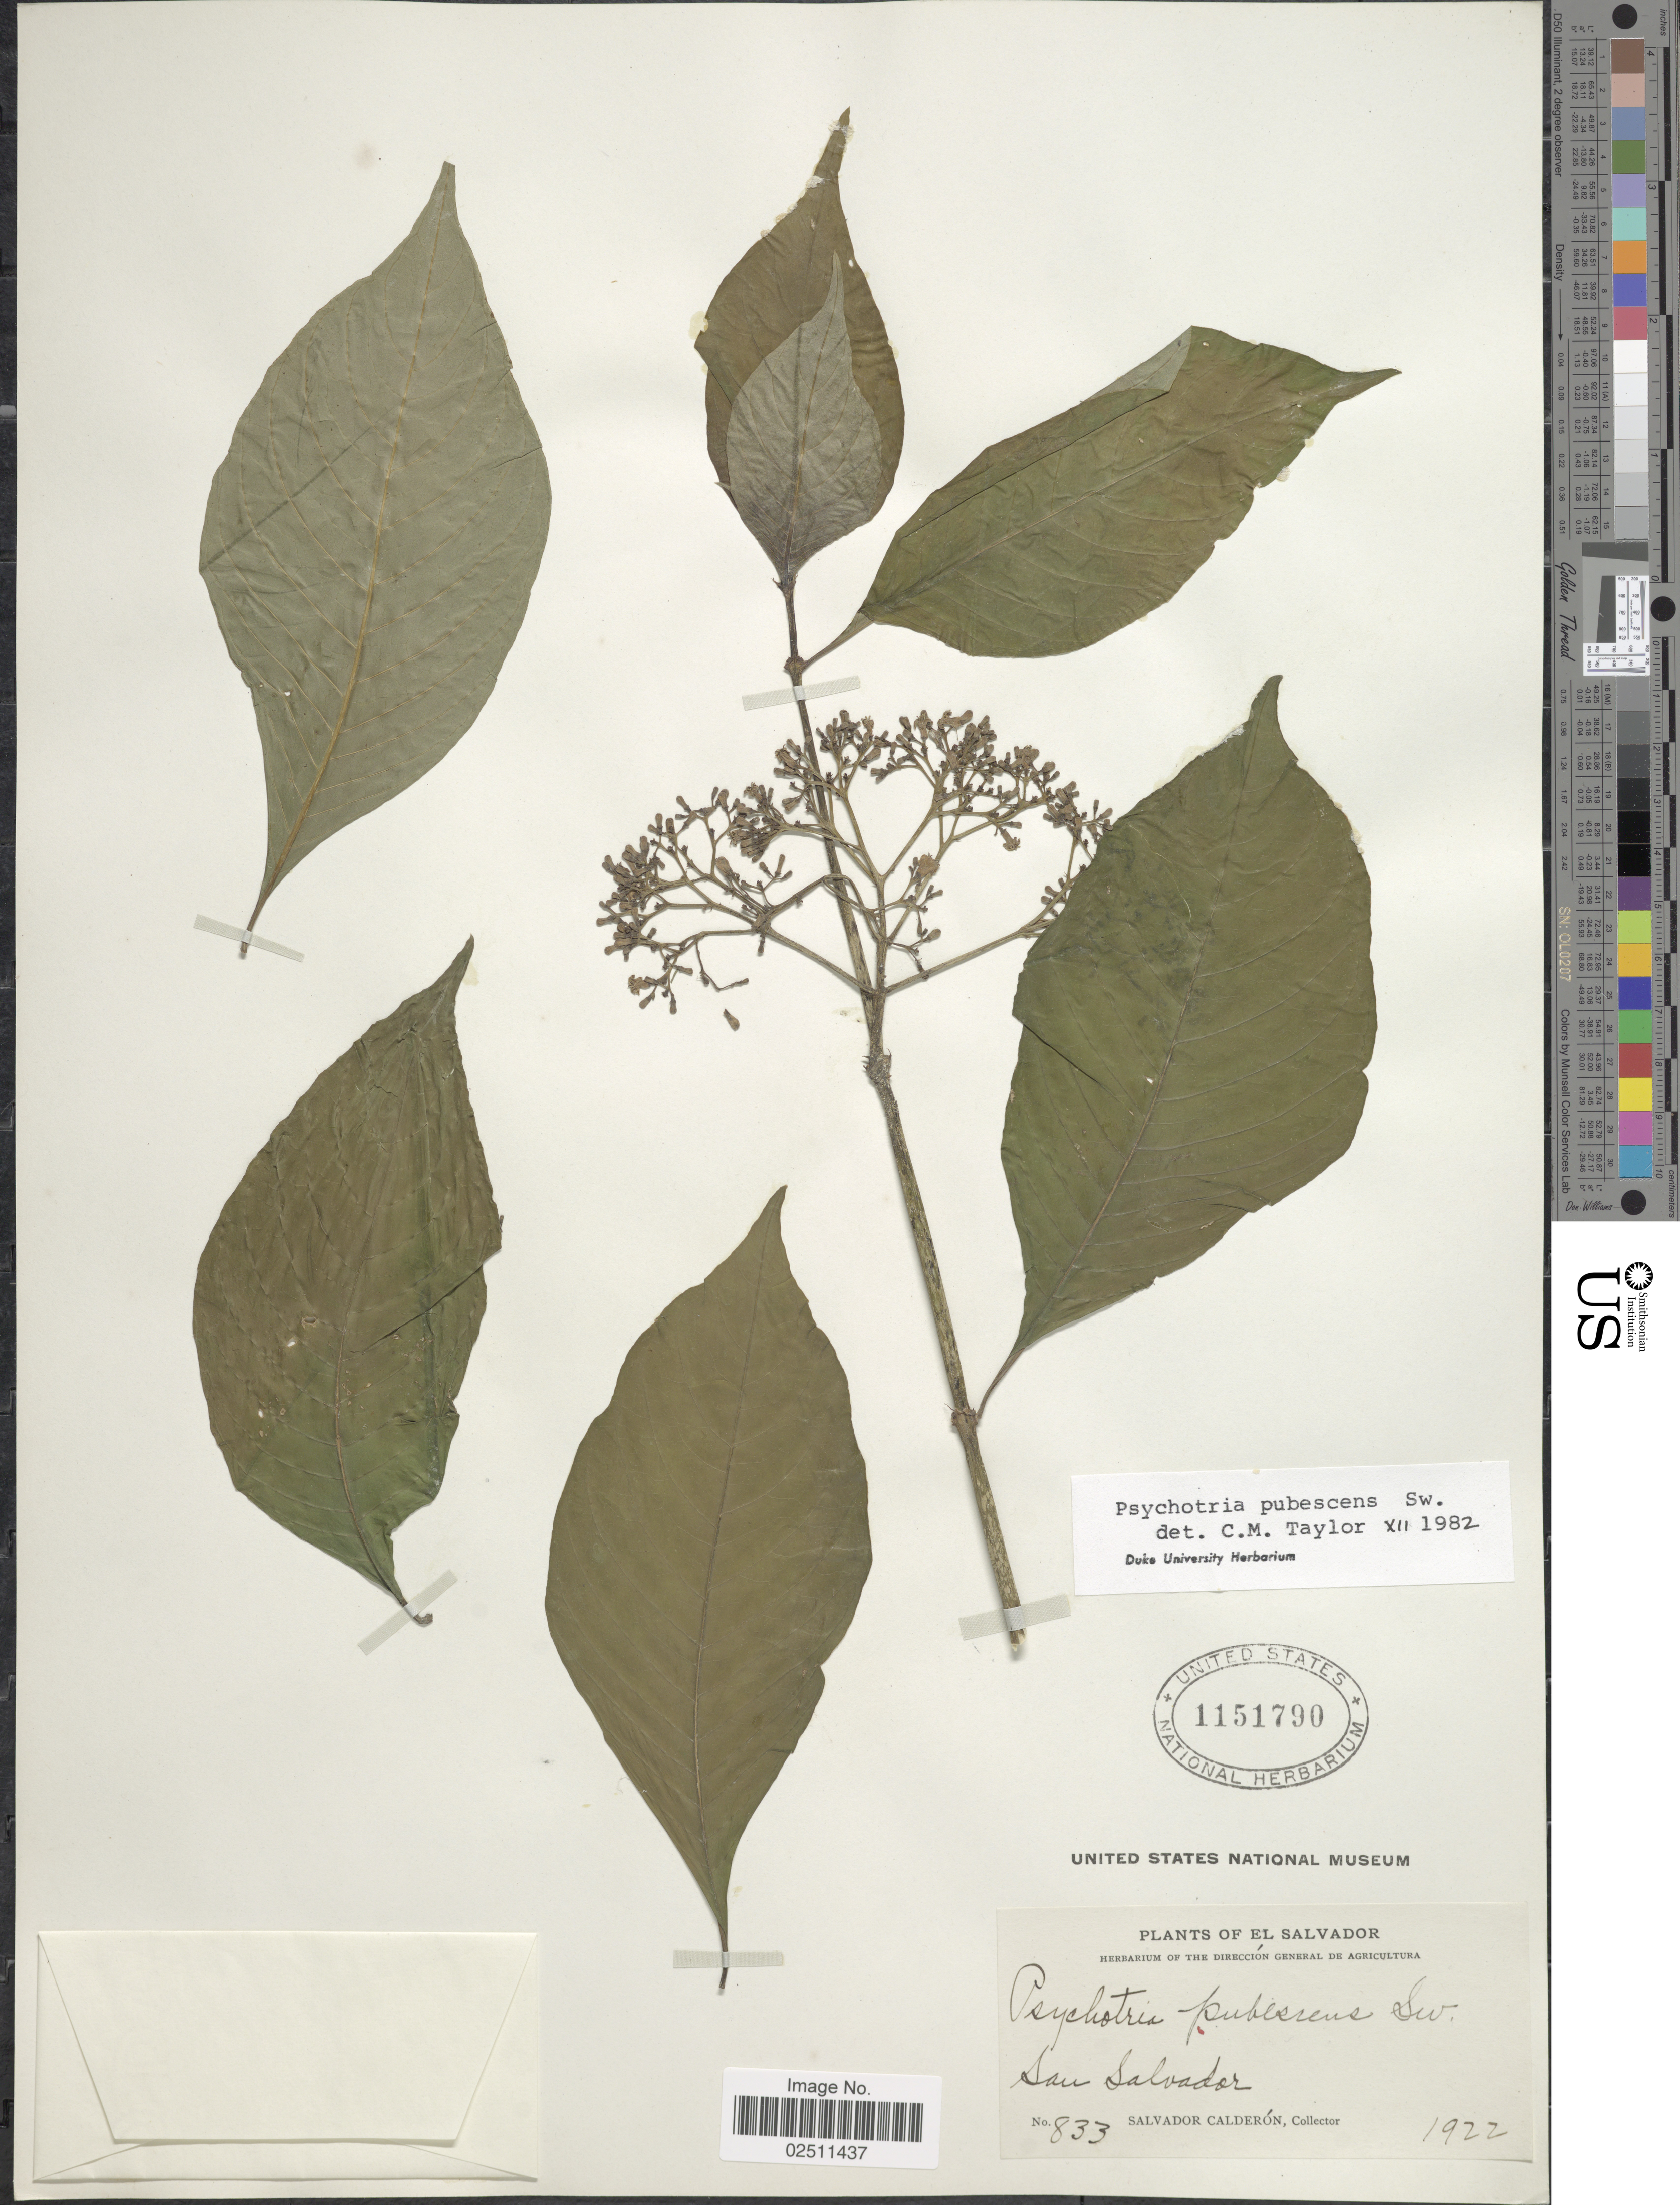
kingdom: Plantae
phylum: Tracheophyta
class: Magnoliopsida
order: Gentianales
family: Rubiaceae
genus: Psychotria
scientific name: Psychotria pubescens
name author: Sw.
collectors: S. Calderón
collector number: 833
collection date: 1922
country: El Salvador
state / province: San Salvador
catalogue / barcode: US 1151790